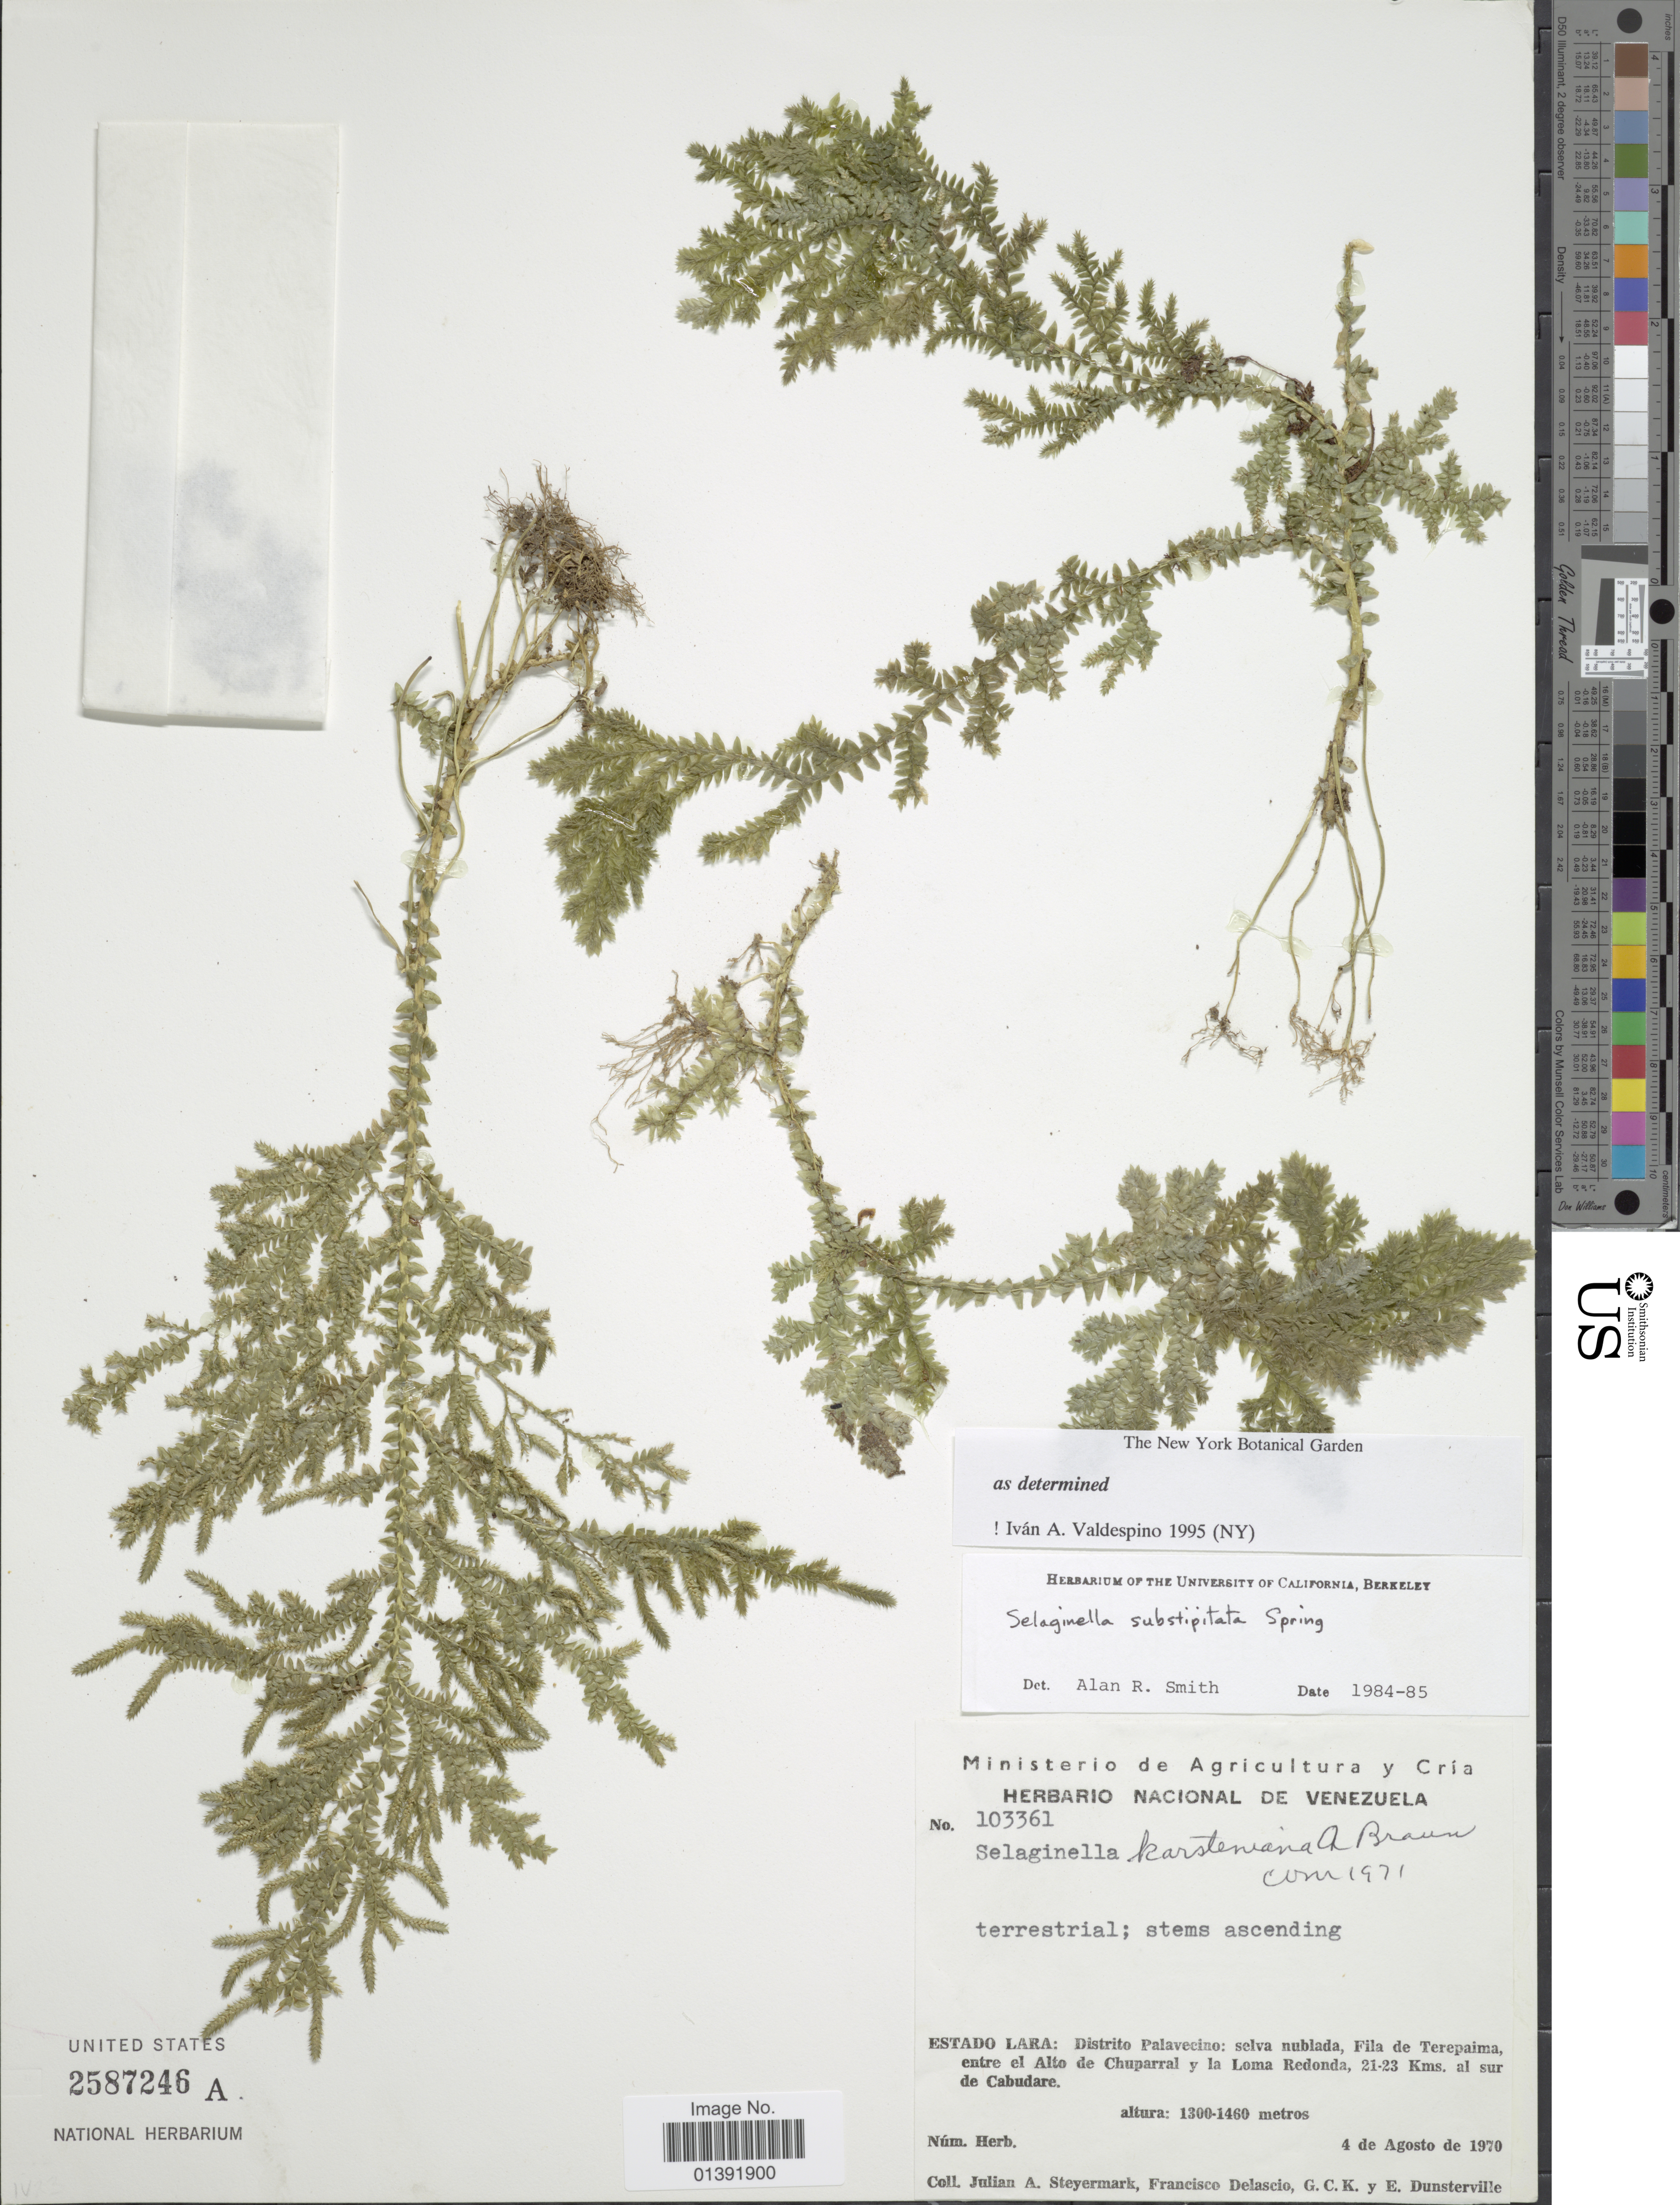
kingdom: Plantae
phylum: Tracheophyta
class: Lycopodiopsida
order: Selaginellales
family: Selaginellaceae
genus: Selaginella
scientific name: Selaginella substipitata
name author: Spring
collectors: J. Steyermark, F. Delascio C., G. C. K. Dunsterville & E. Dunsterville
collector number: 103361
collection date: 1970-08-04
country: Venezuela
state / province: Lara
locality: Distrito Palavecino: selva nublada, Fila de Terepaima, entre el Alto de Chuparral y la Loma Redonda, 21-23 kms al sur de Cabudare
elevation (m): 1300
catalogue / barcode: US 2587246A